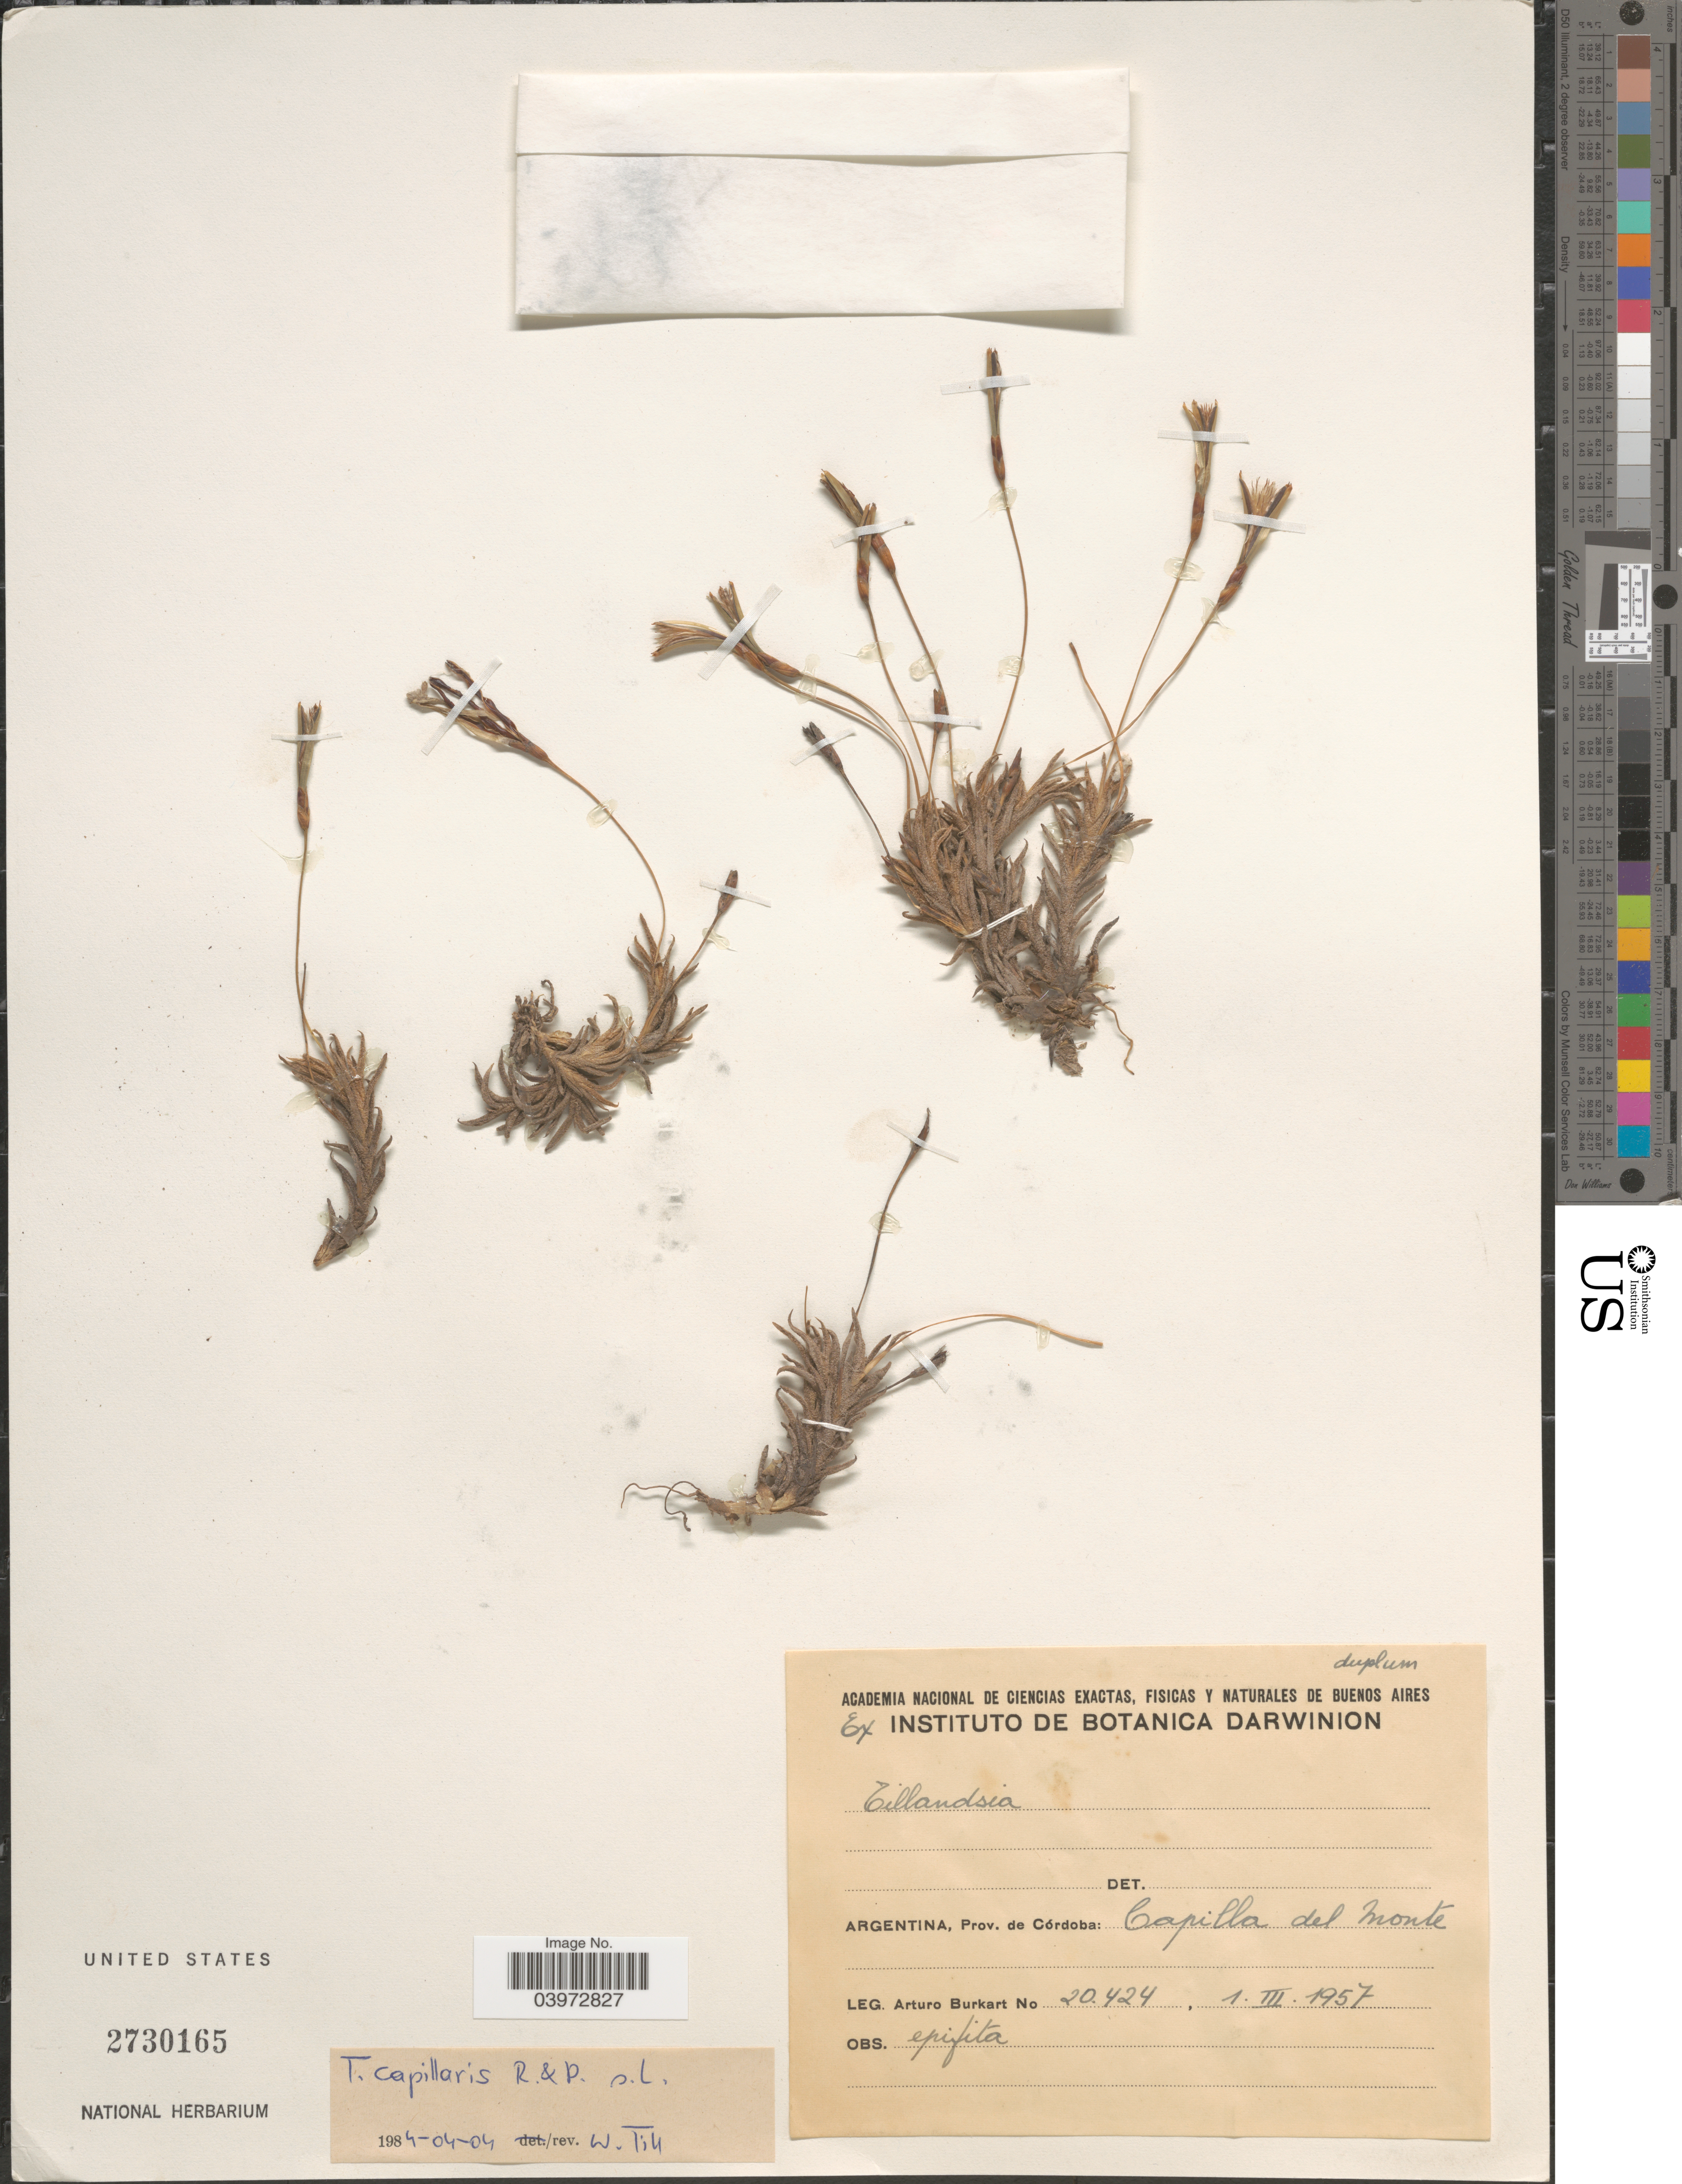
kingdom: Plantae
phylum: Tracheophyta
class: Liliopsida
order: Poales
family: Bromeliaceae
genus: Tillandsia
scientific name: Tillandsia capillaris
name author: Ruiz & Pav.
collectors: A. E. Burkart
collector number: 20424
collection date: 1957-03-01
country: Argentina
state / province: Cordoba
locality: Capilla del Monte.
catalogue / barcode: US 2730165